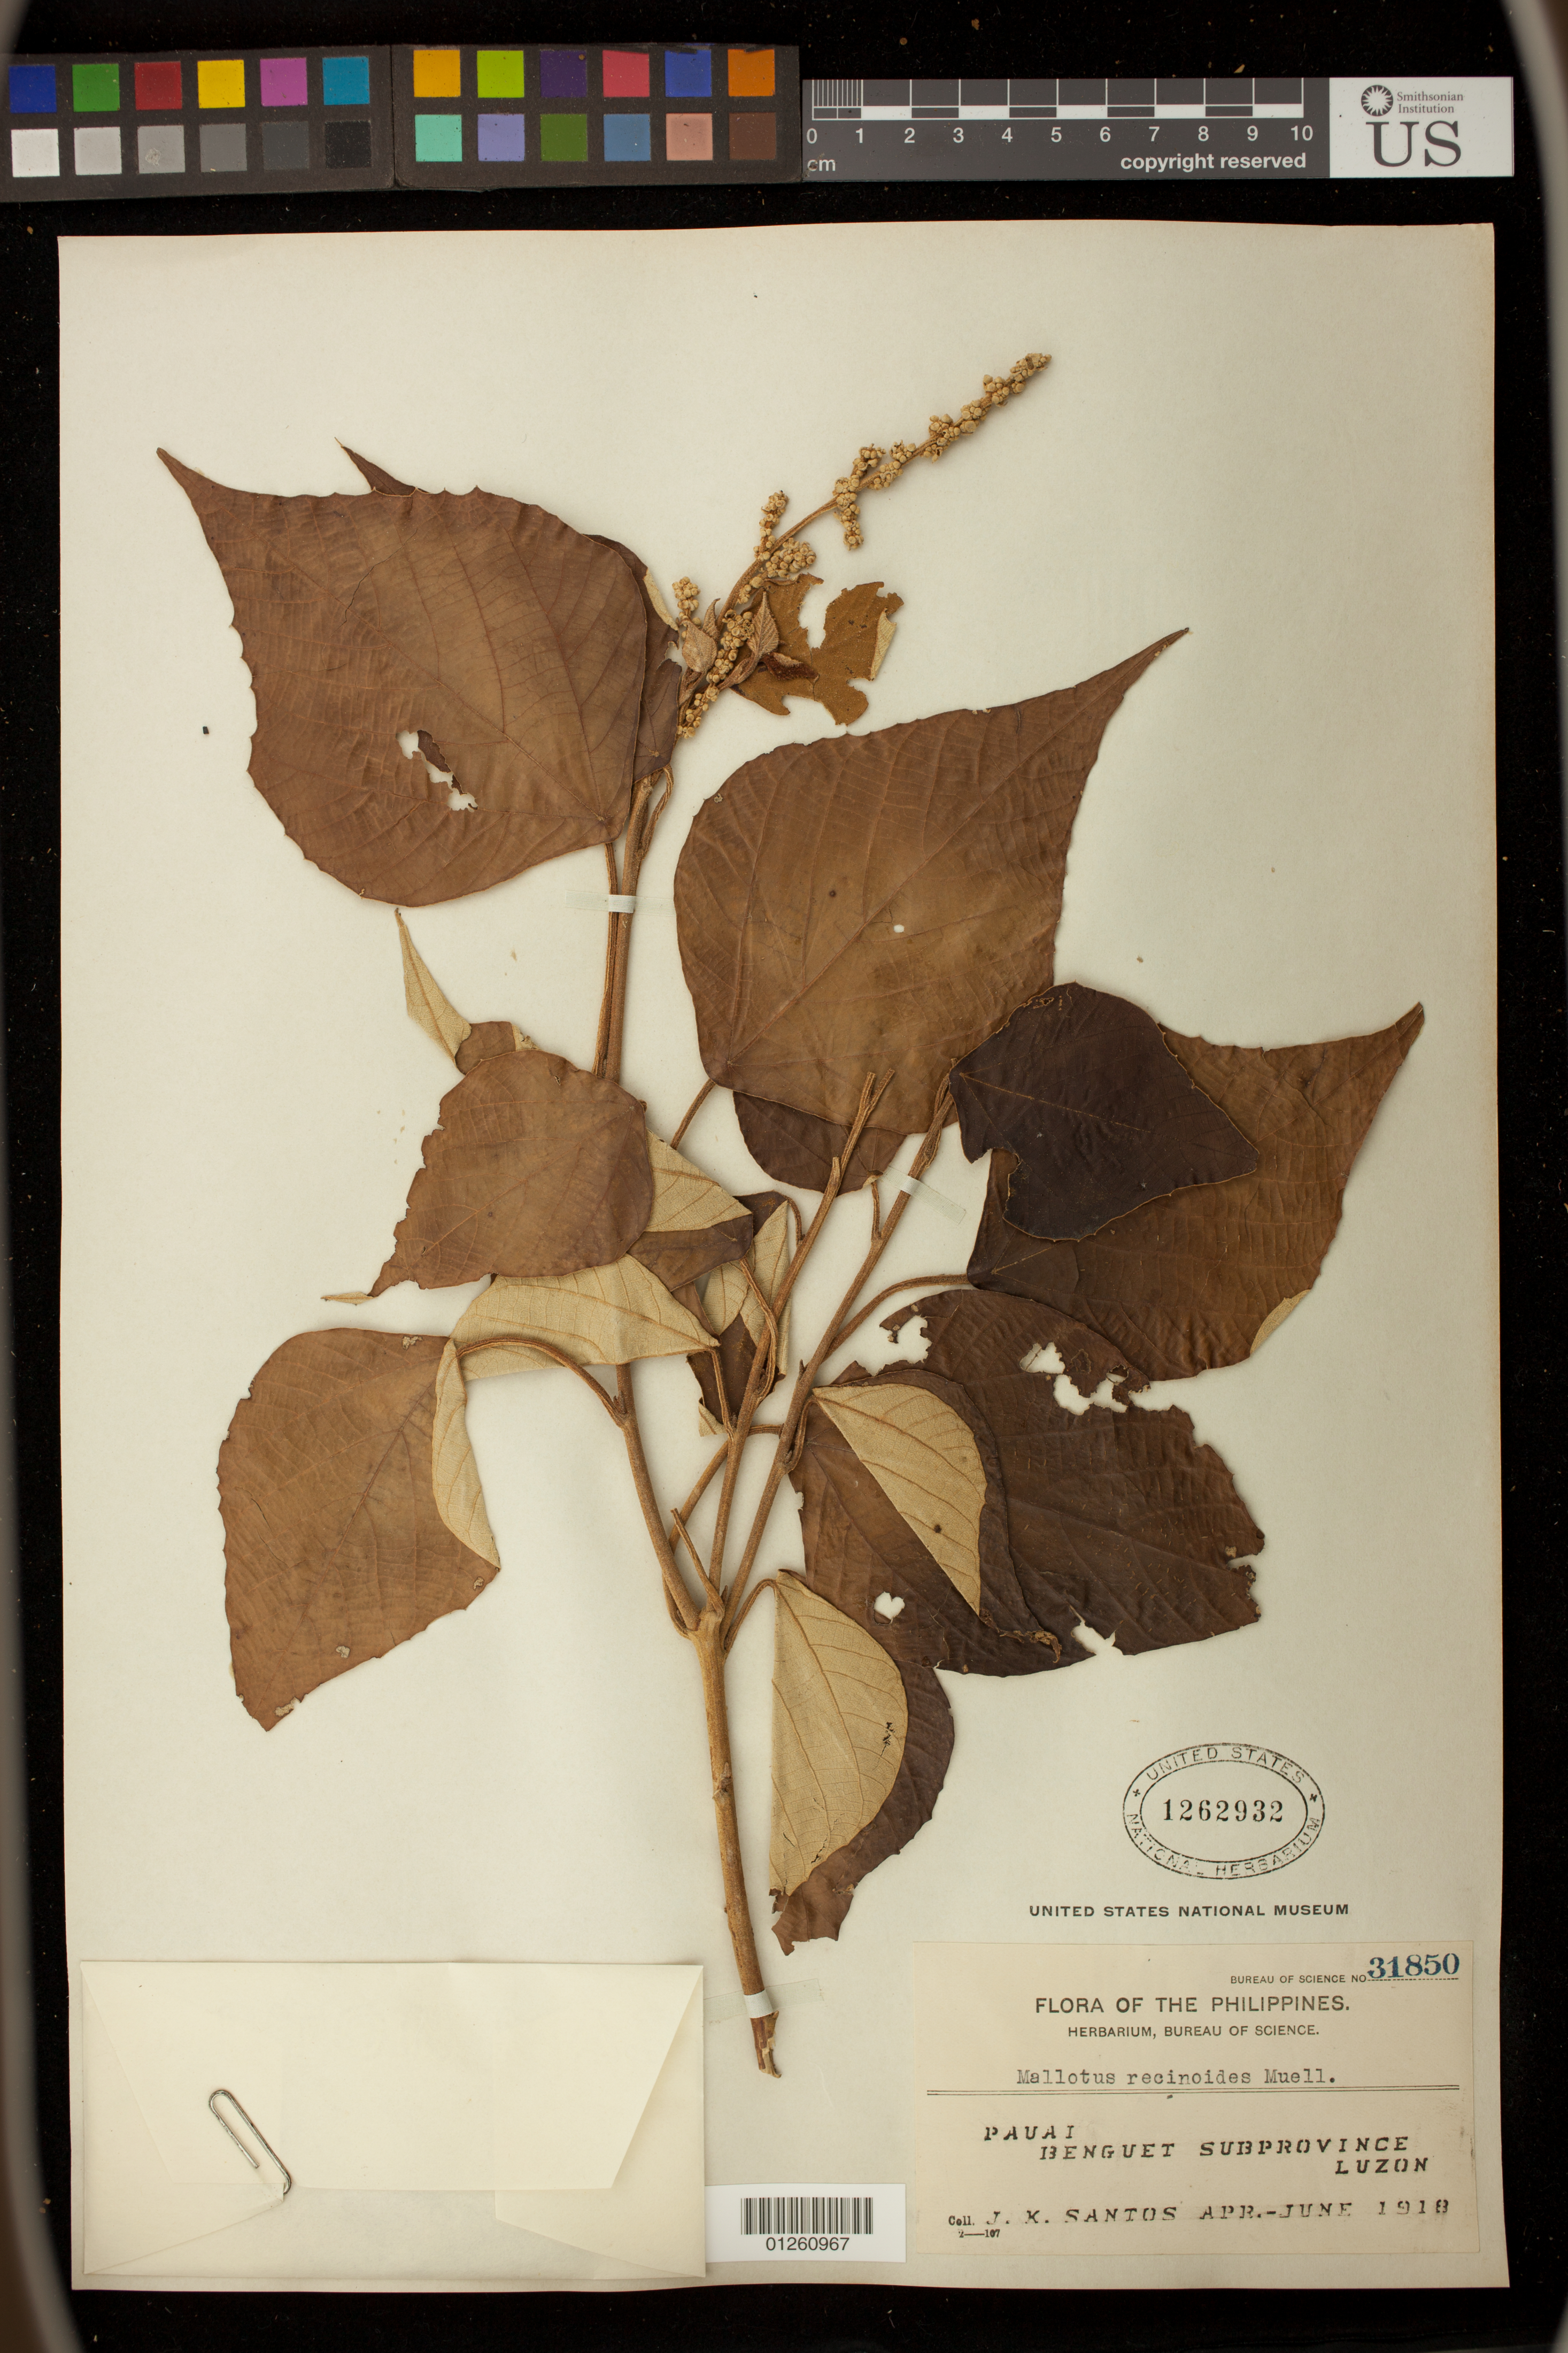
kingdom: Plantae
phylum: Tracheophyta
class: Magnoliopsida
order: Malpighiales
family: Euphorbiaceae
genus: Mallotus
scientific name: Mallotus ricinoides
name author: (Pers.) Müll. Arg.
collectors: J. K. Santos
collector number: Bur. Sci. 31850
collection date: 1918-04/1918-06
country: Philippines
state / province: Cordillera (Administrative Region)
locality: Pauai, Benguet Subprovince, Luzon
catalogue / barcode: US 1262932